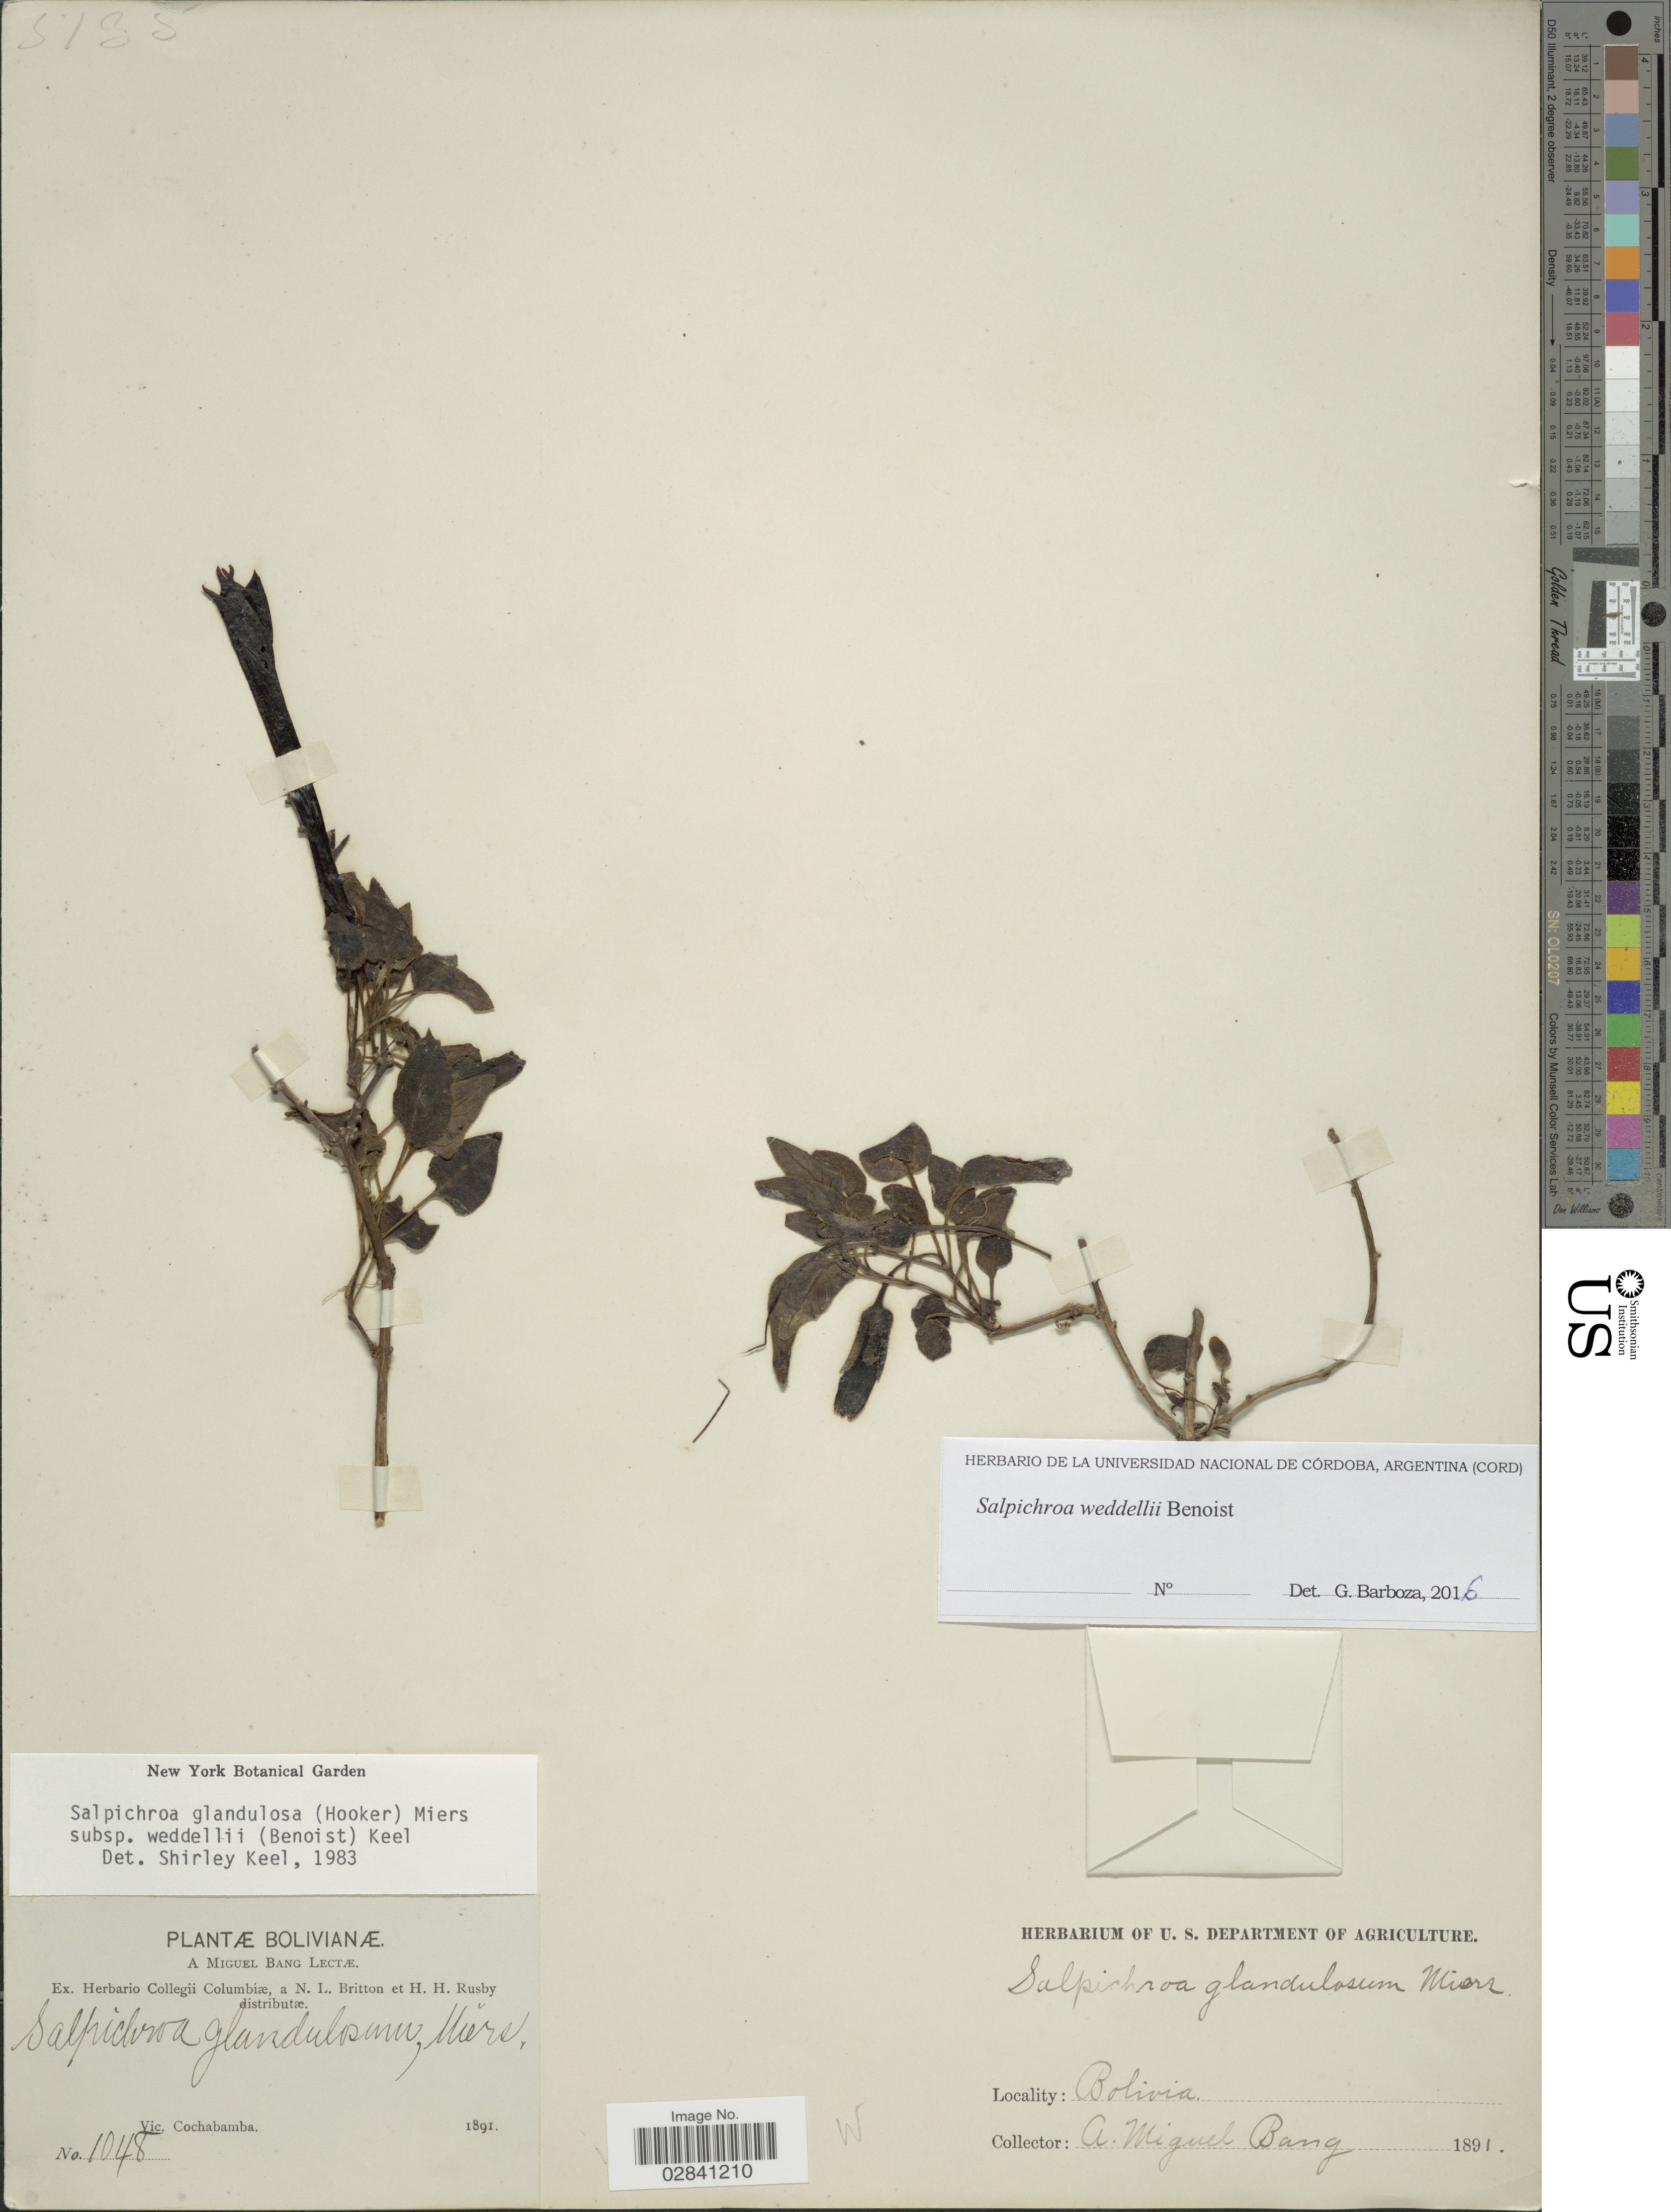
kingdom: Plantae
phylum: Tracheophyta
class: Magnoliopsida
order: Solanales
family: Solanaceae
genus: Salpichroa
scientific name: Salpichroa glandulosa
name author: (Hook.) Miers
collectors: M. Bang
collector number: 1048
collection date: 1891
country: Bolivia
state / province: Cochabamba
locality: Vic. Cochabamba.